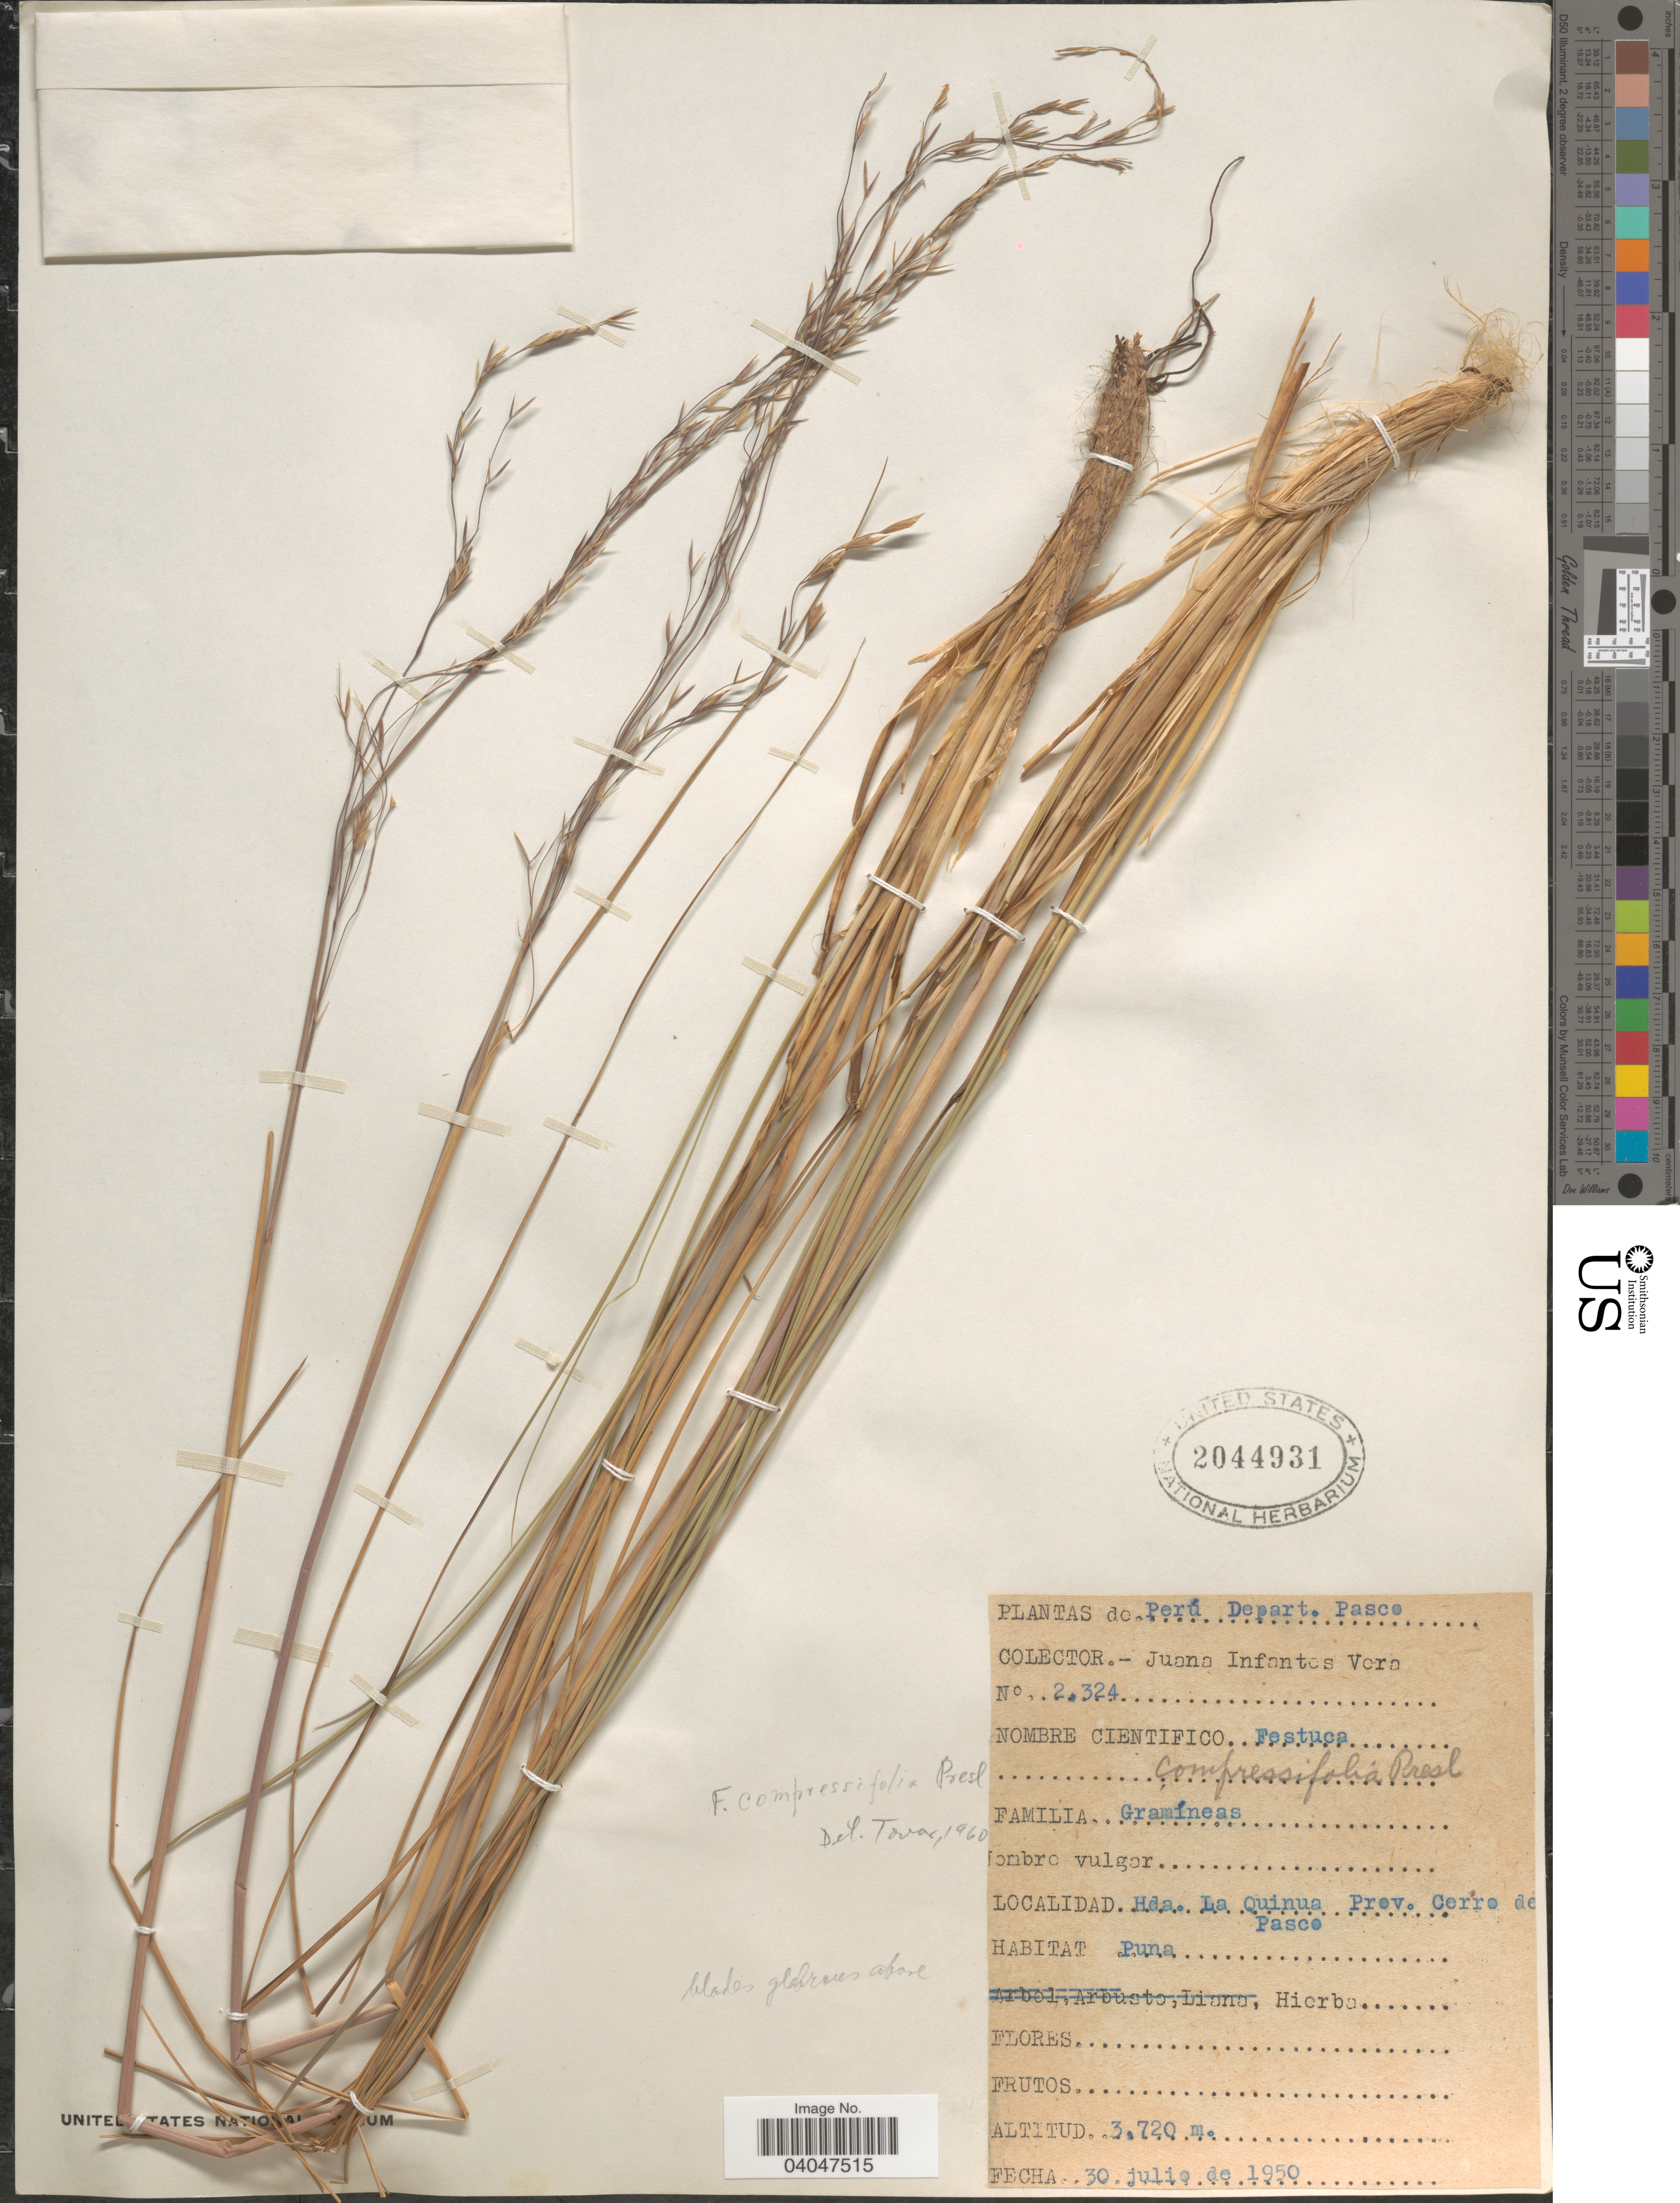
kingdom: Plantae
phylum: Tracheophyta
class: Liliopsida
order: Poales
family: Poaceae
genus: Festuca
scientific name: Festuca compressifolia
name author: J. Presl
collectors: J. Infantes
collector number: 2324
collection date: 1950-01-30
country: Peru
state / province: Pasco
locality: Depart. Pasco. Hda. La Quinua Prov. Cerro de Pasco.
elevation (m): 3720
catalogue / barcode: US 2044931